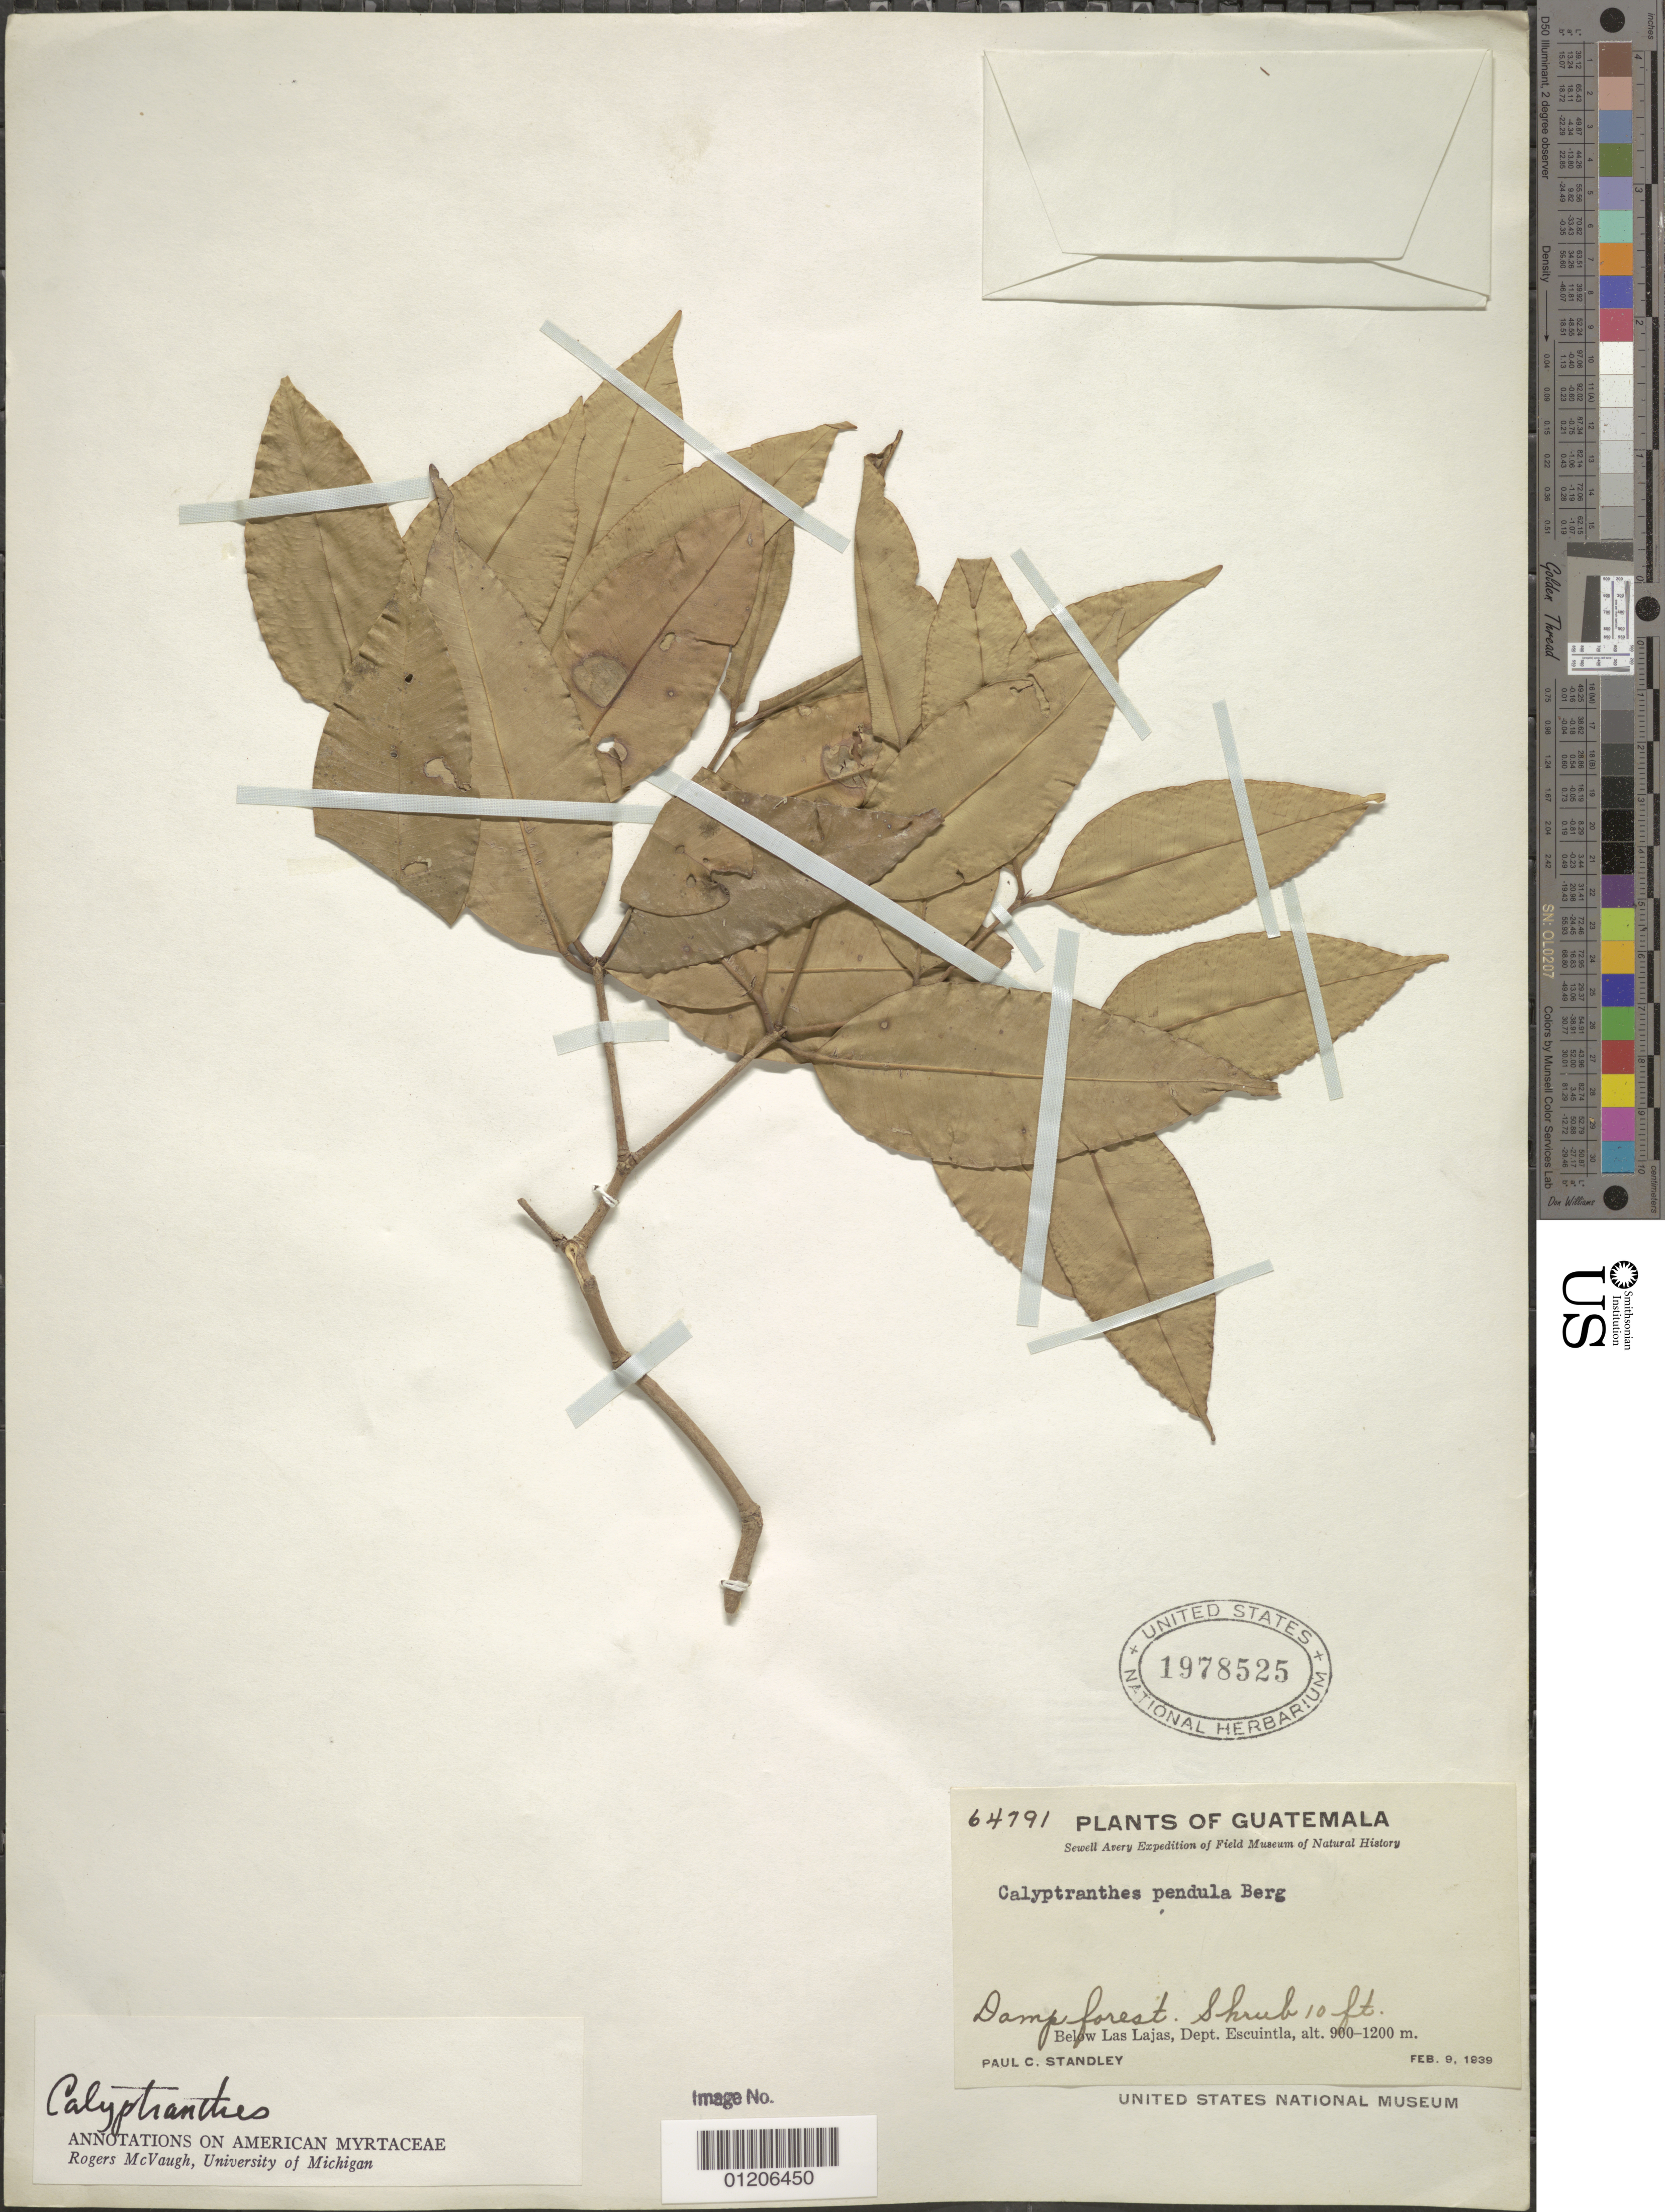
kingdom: Plantae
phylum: Tracheophyta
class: Magnoliopsida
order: Myrtales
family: Myrtaceae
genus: Myrcia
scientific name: Myrcia pendens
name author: A.R. Lourenço & Sánchez-Cháv.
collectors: P. C. Standley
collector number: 64791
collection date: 1929-02-09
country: Guatemala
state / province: Escuintla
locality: Below Las Lajas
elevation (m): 900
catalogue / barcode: US 1978525